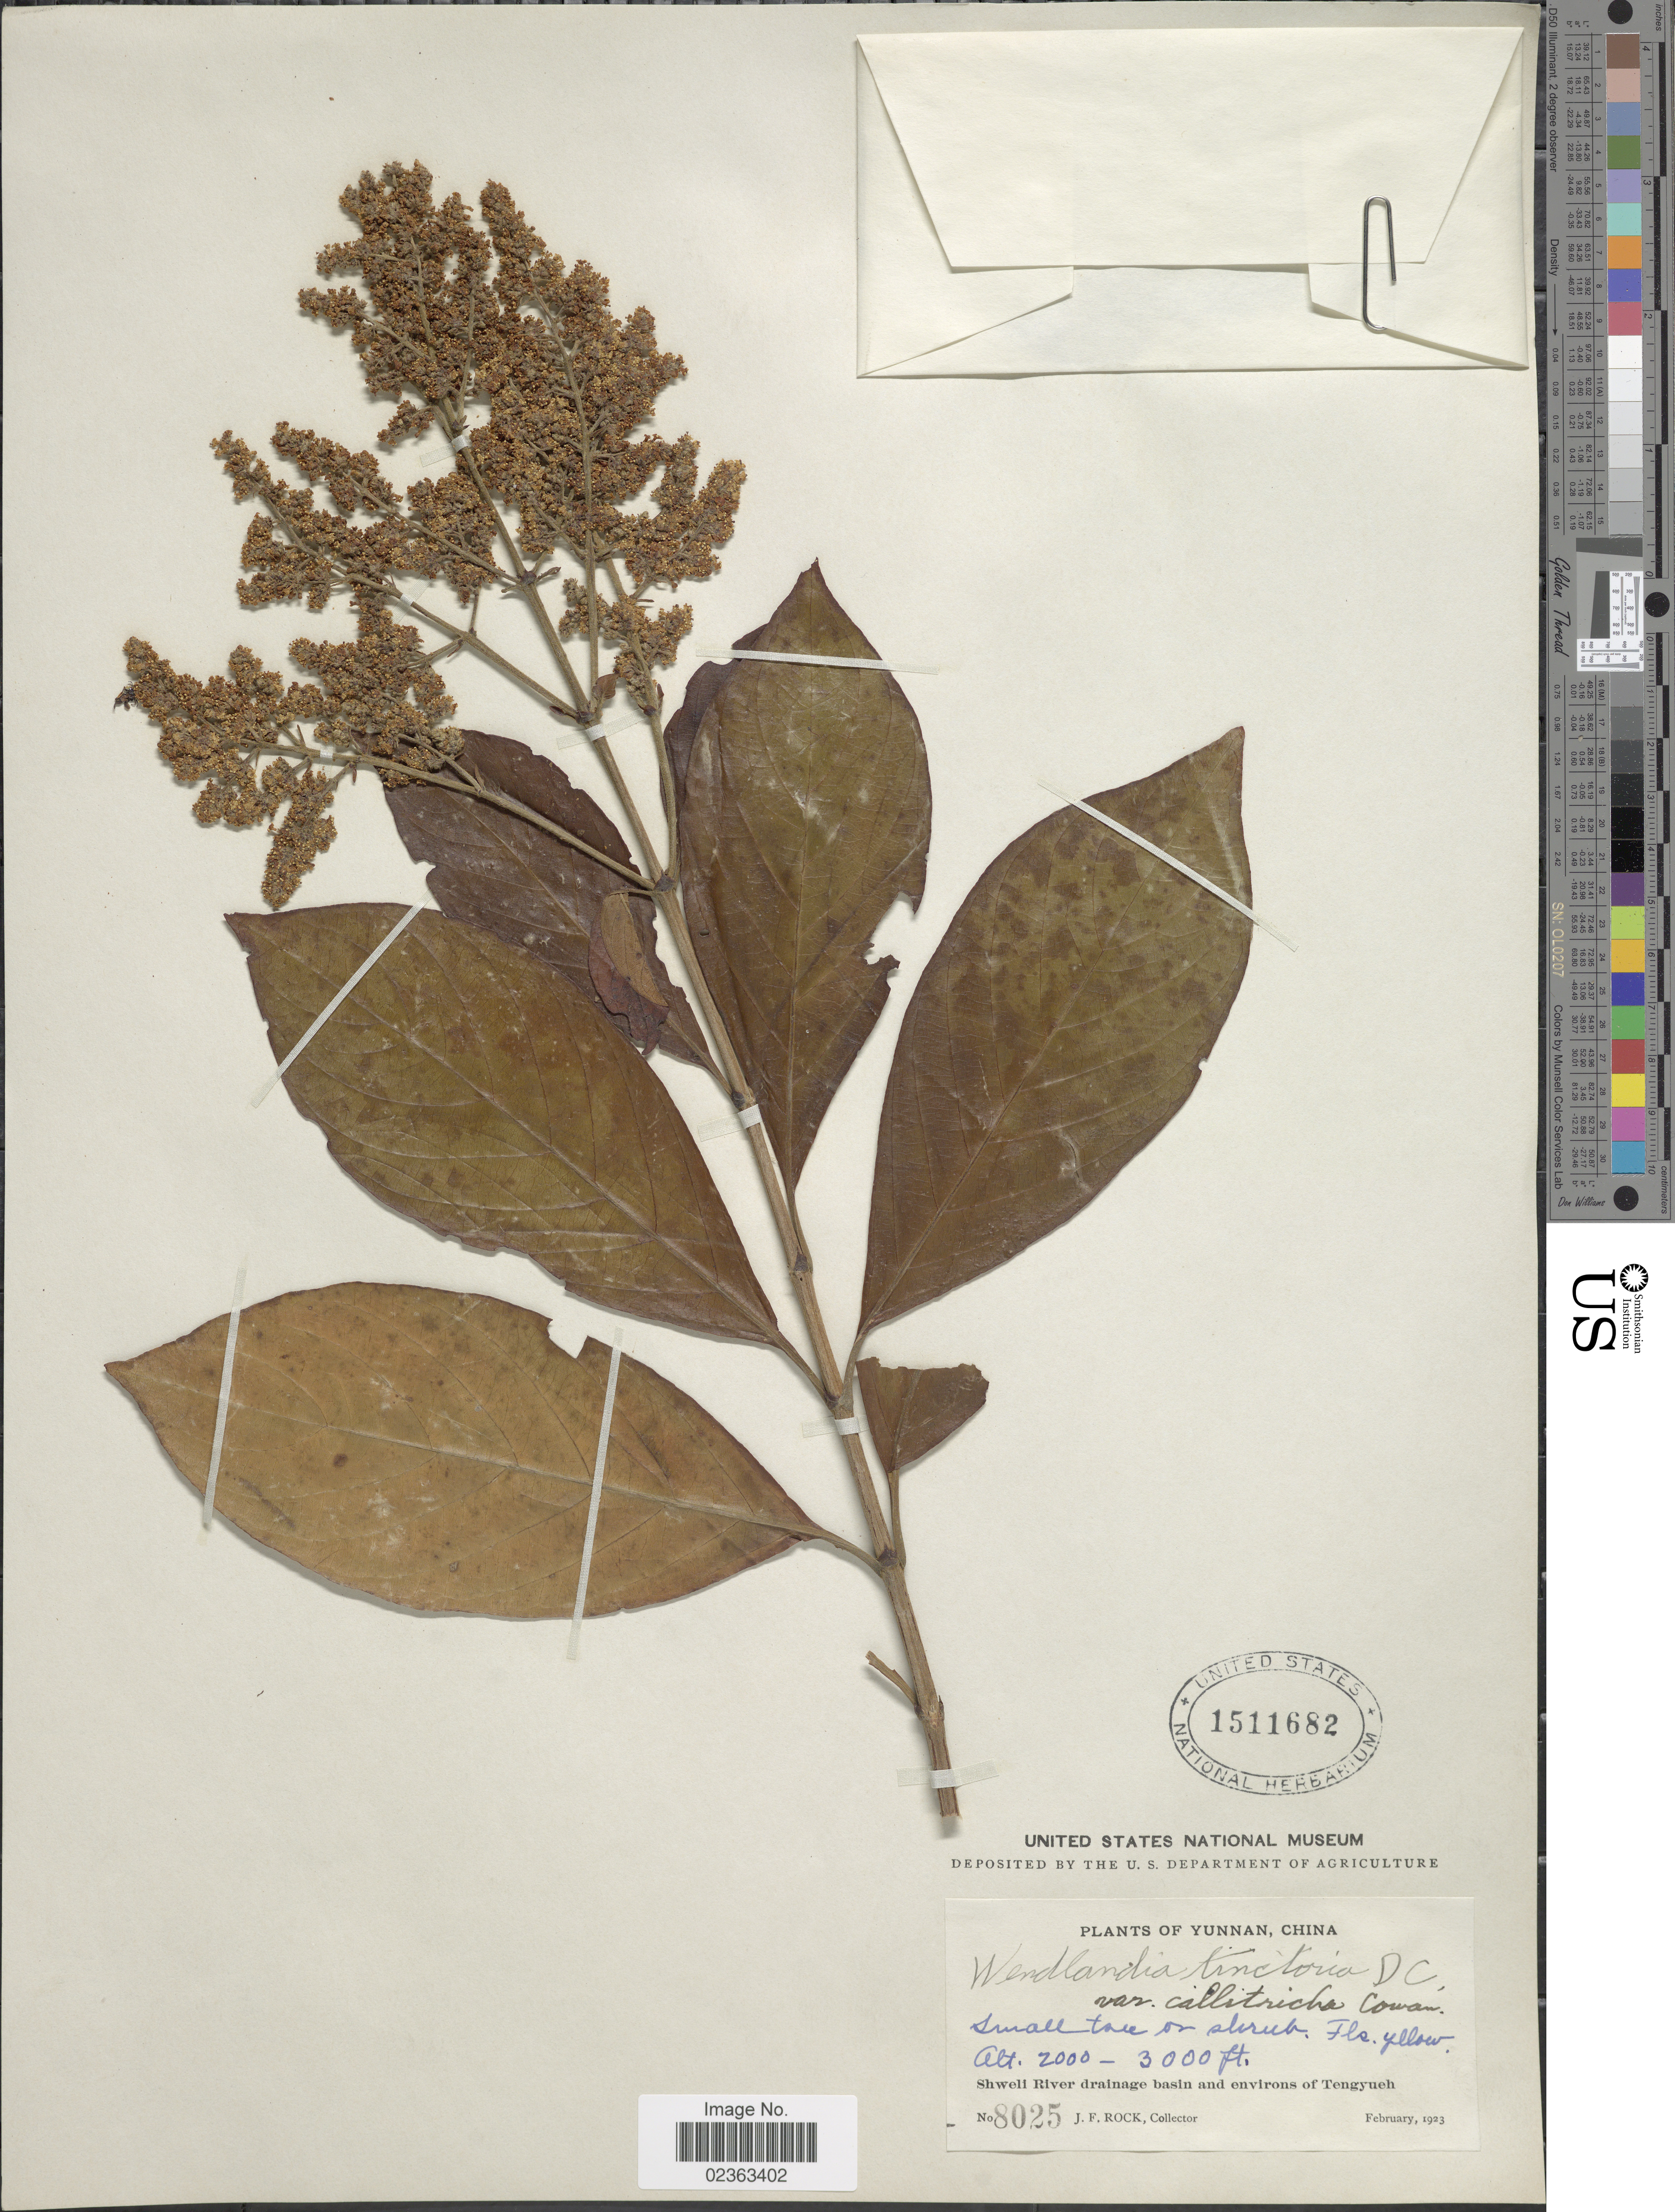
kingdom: Plantae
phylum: Tracheophyta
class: Magnoliopsida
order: Gentianales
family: Rubiaceae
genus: Wendlandia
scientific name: Wendlandia tinctoria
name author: DC.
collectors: J. Rock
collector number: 8025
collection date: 1923-02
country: China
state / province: Yunnan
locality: Shweli River drainange absin and environs of Tengyueh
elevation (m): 610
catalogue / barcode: US 1511682